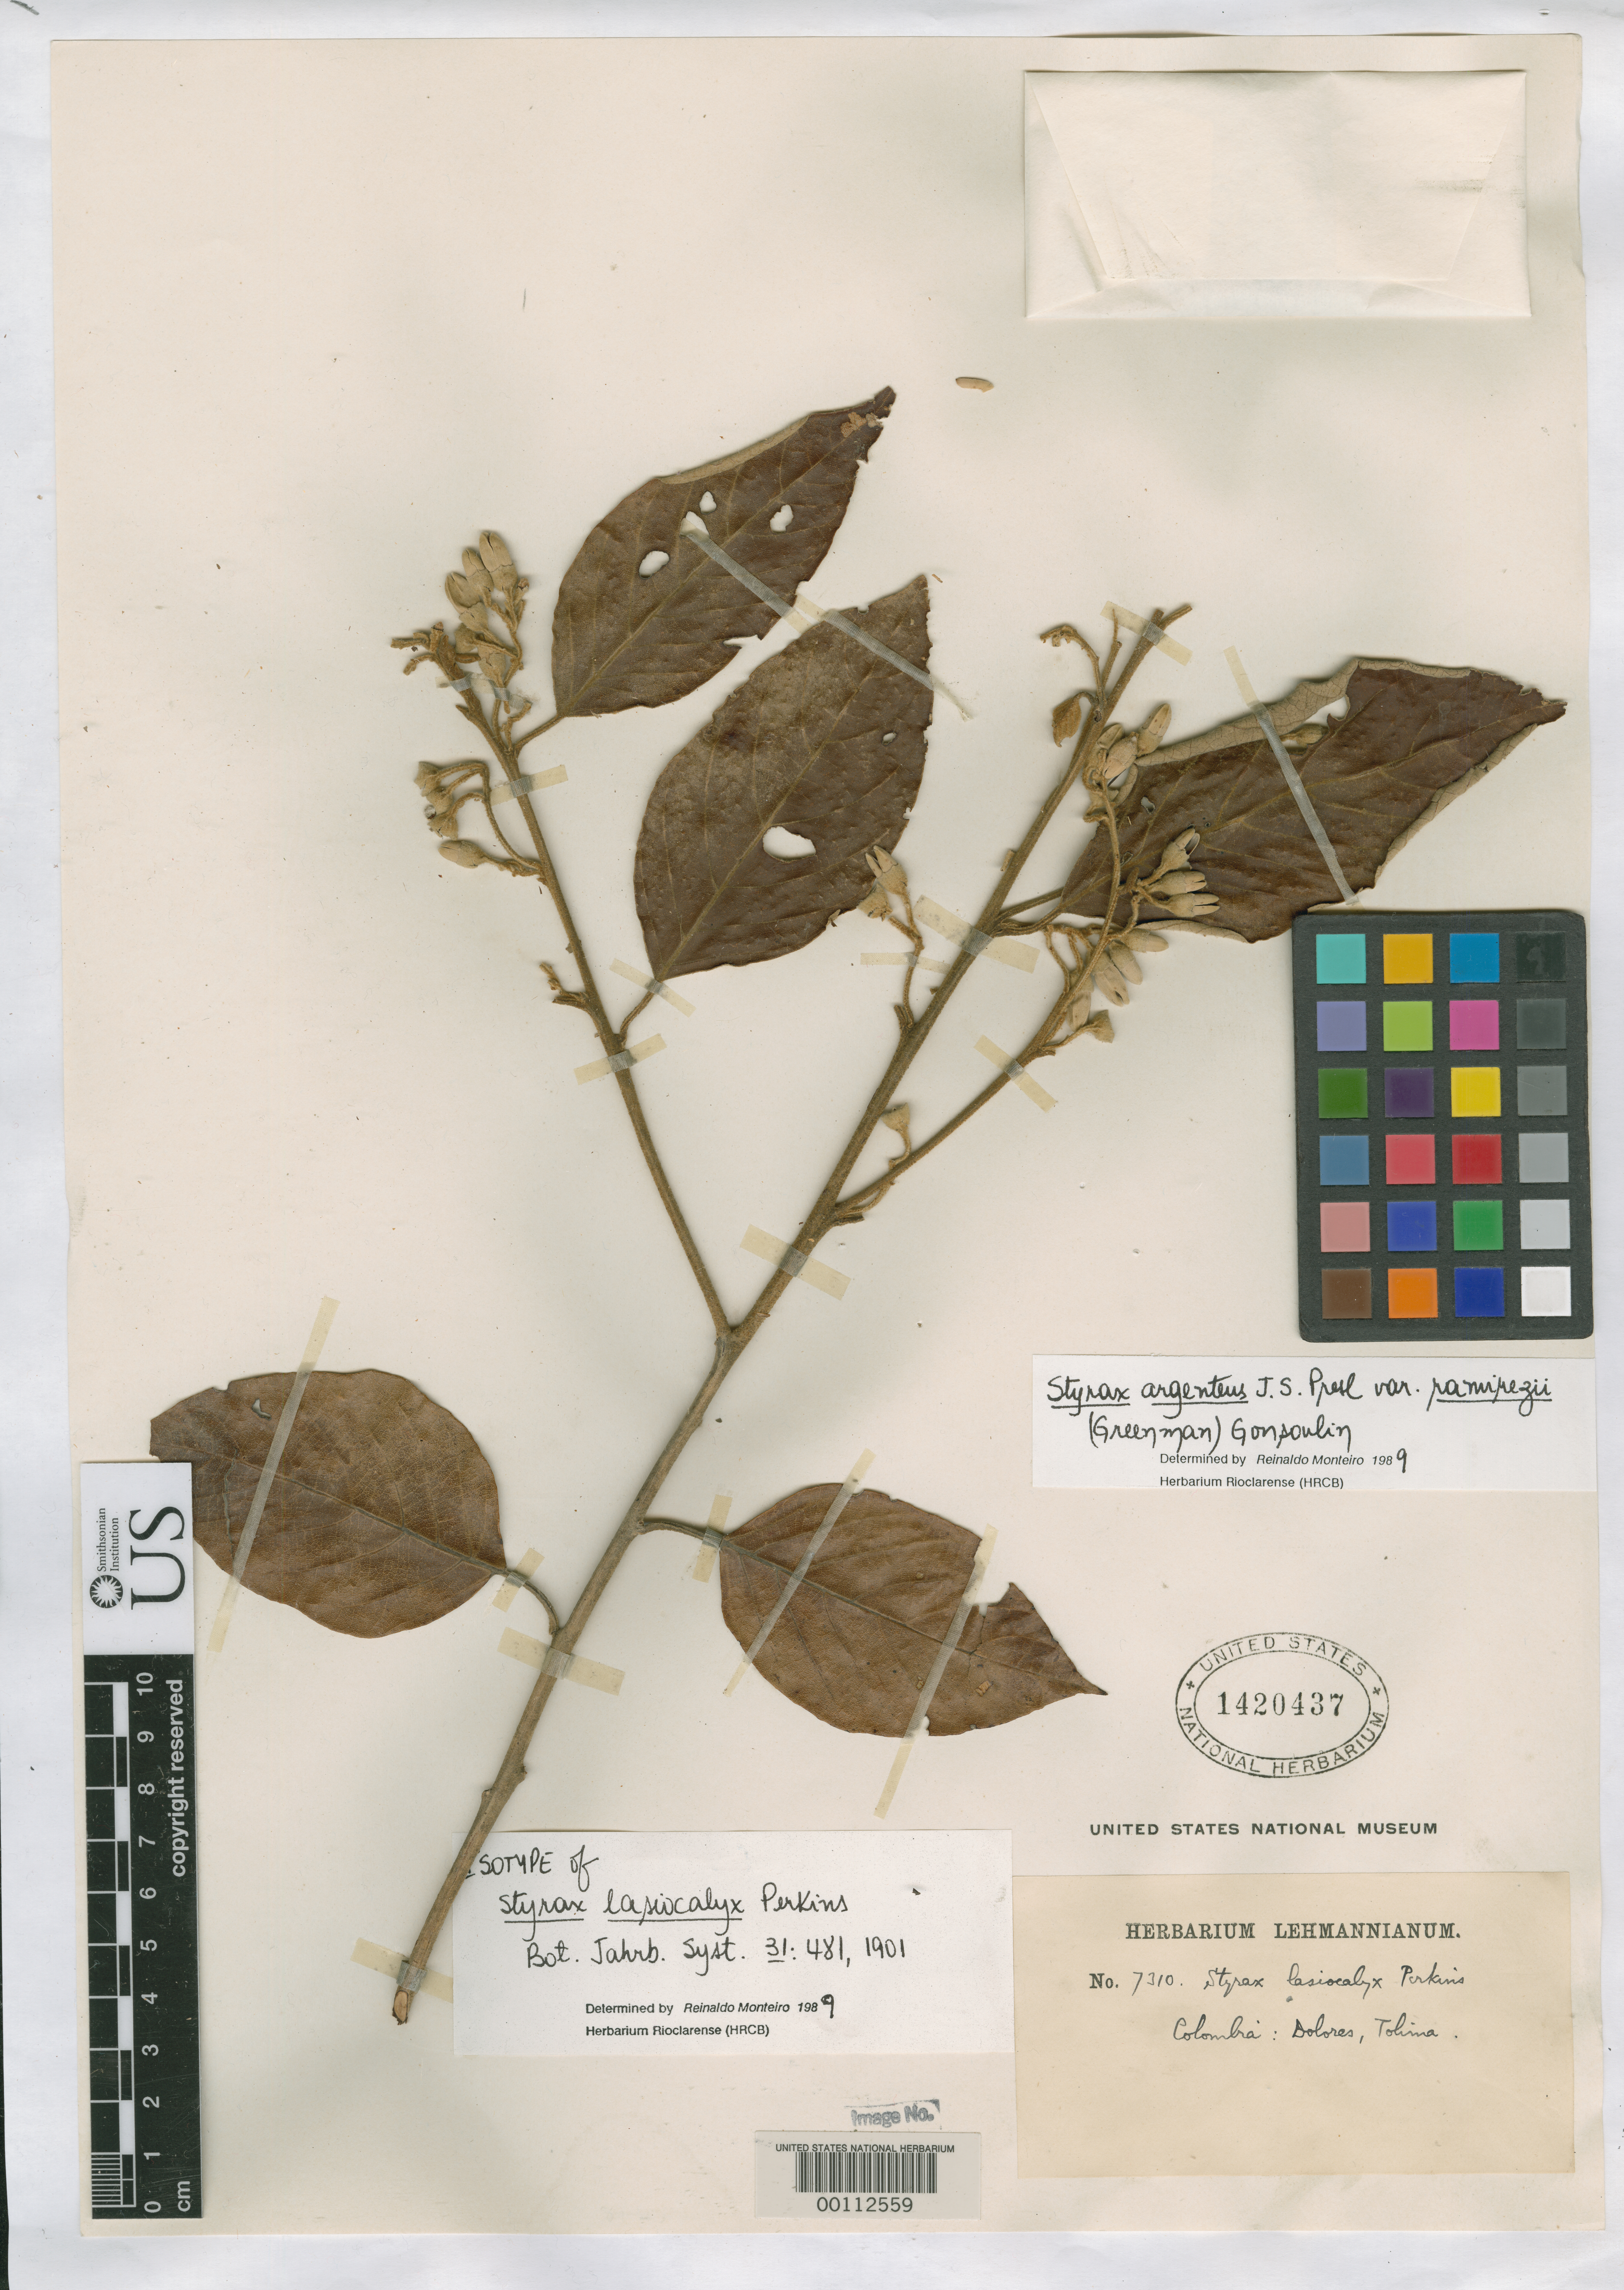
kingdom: Plantae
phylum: Tracheophyta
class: Magnoliopsida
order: Ericales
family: Styracaceae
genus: Styrax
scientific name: Styrax lasiocalyx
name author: Perkins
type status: Isotype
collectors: F. C. Lehmann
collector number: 7310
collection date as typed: Apr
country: Colombia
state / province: Tolima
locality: Dolores.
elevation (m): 1500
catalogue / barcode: US 1420437